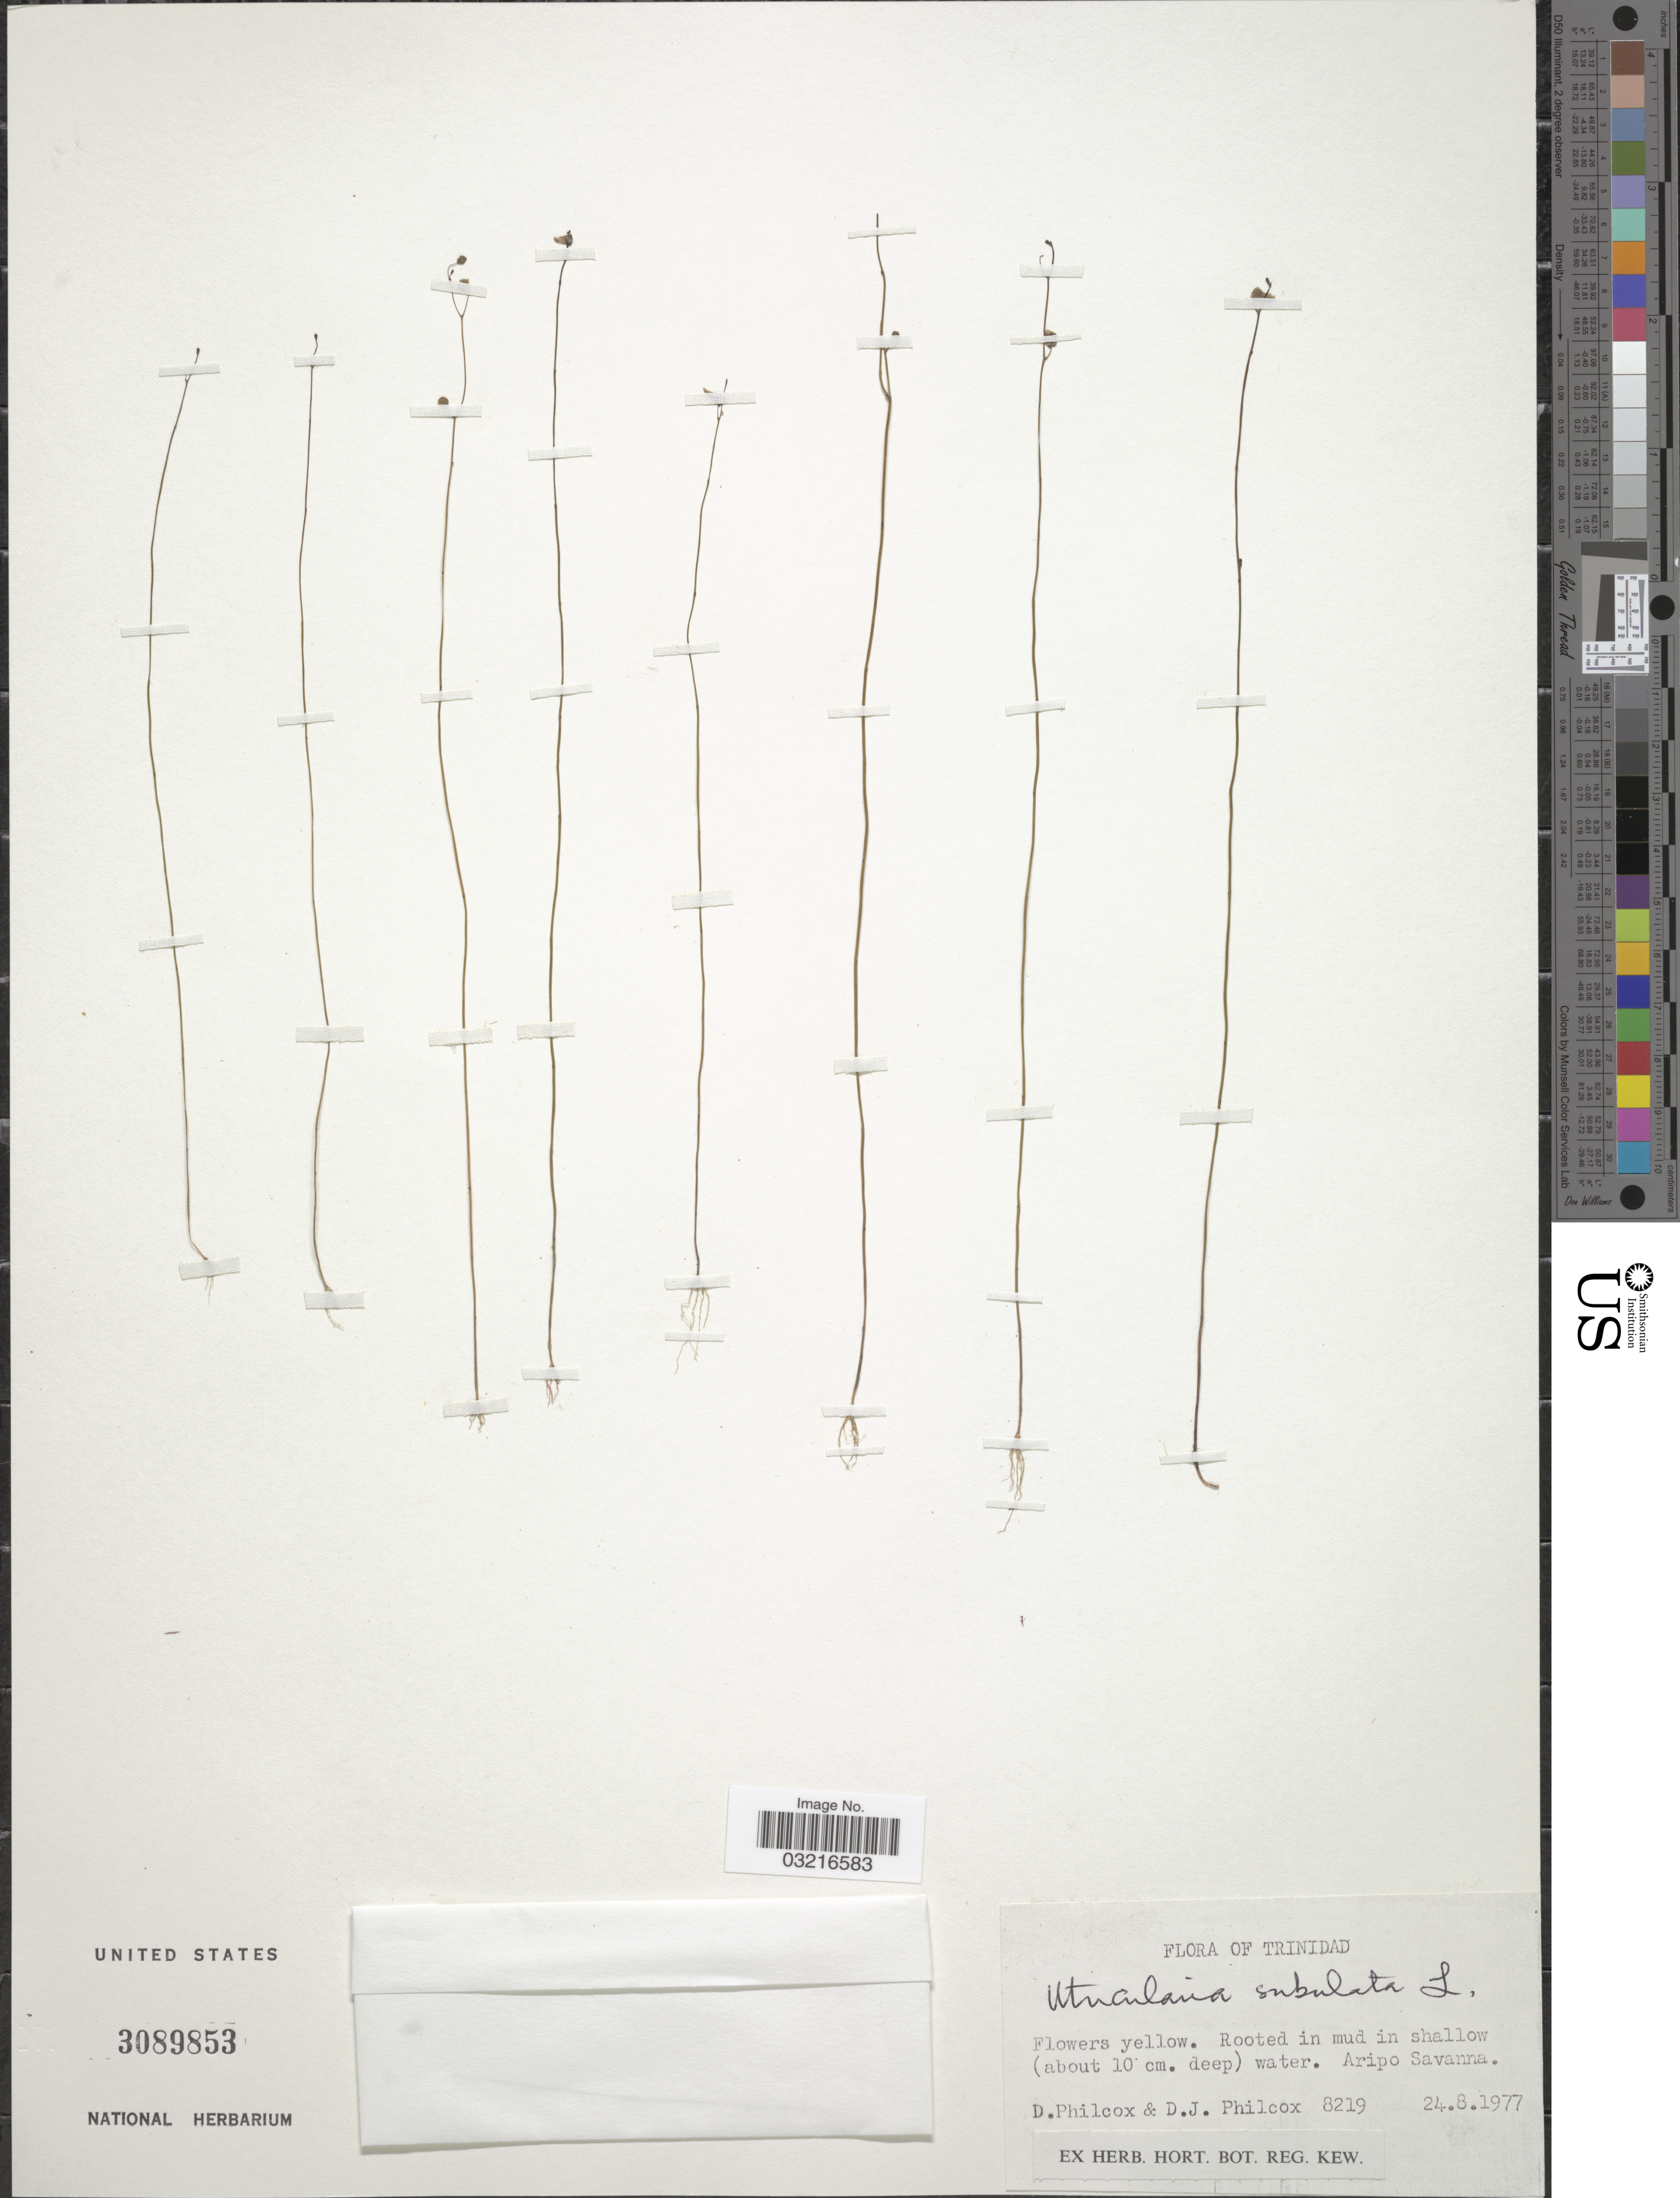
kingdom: Plantae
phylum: Tracheophyta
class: Magnoliopsida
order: Lamiales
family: Lentibulariaceae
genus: Utricularia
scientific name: Utricularia subulata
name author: L.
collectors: D. Philcox & D. Philcox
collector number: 8219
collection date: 1977-08-24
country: Trinidad and Tobago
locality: Trinidad, Aripo Savanna.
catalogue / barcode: US 3089853